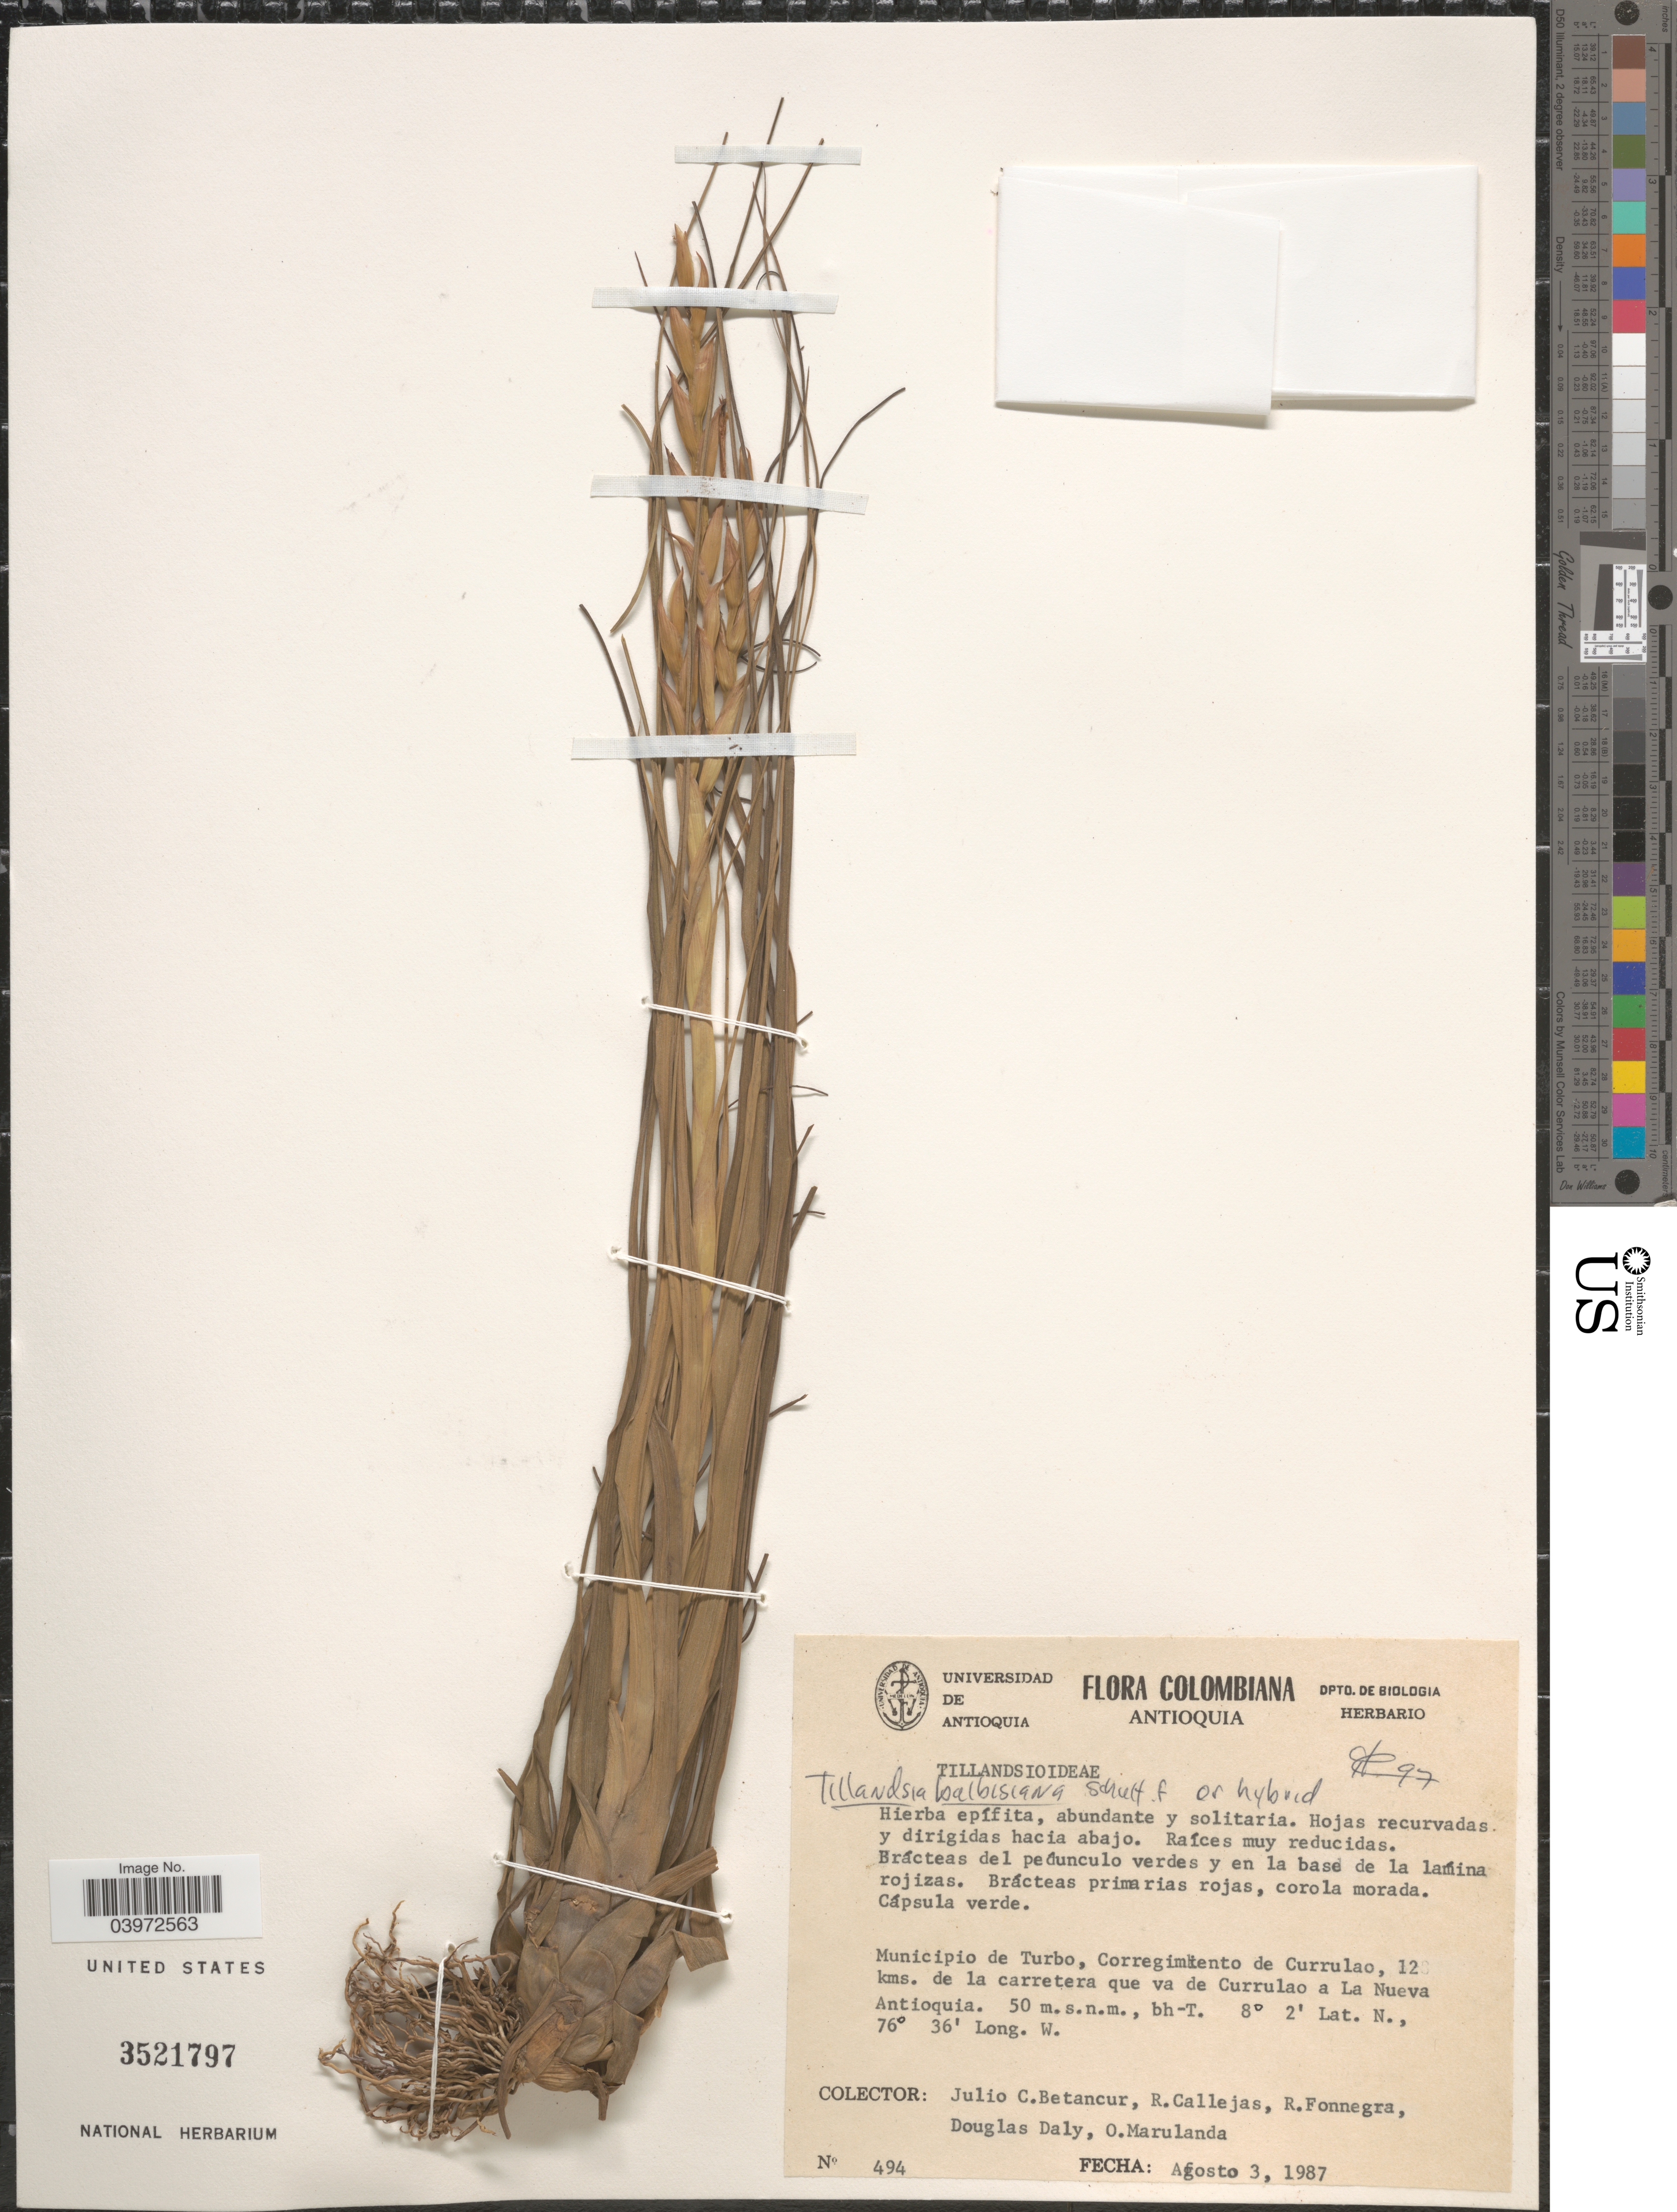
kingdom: Plantae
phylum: Tracheophyta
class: Liliopsida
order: Poales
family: Bromeliaceae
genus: Tillandsia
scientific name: Tillandsia balbisiana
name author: Schult. f.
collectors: J. C. Betancur, R. Callejas, R. Fonnegra, D. C. Daly & O. Marulanda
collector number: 494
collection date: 1987-08-03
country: Colombia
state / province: Antioquia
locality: Municipio de Turbo, Corregimiento de Currulao, 12 kms. de la carretera que va de Currulao a La Nueva Antioqua.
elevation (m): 50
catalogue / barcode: US 3521797